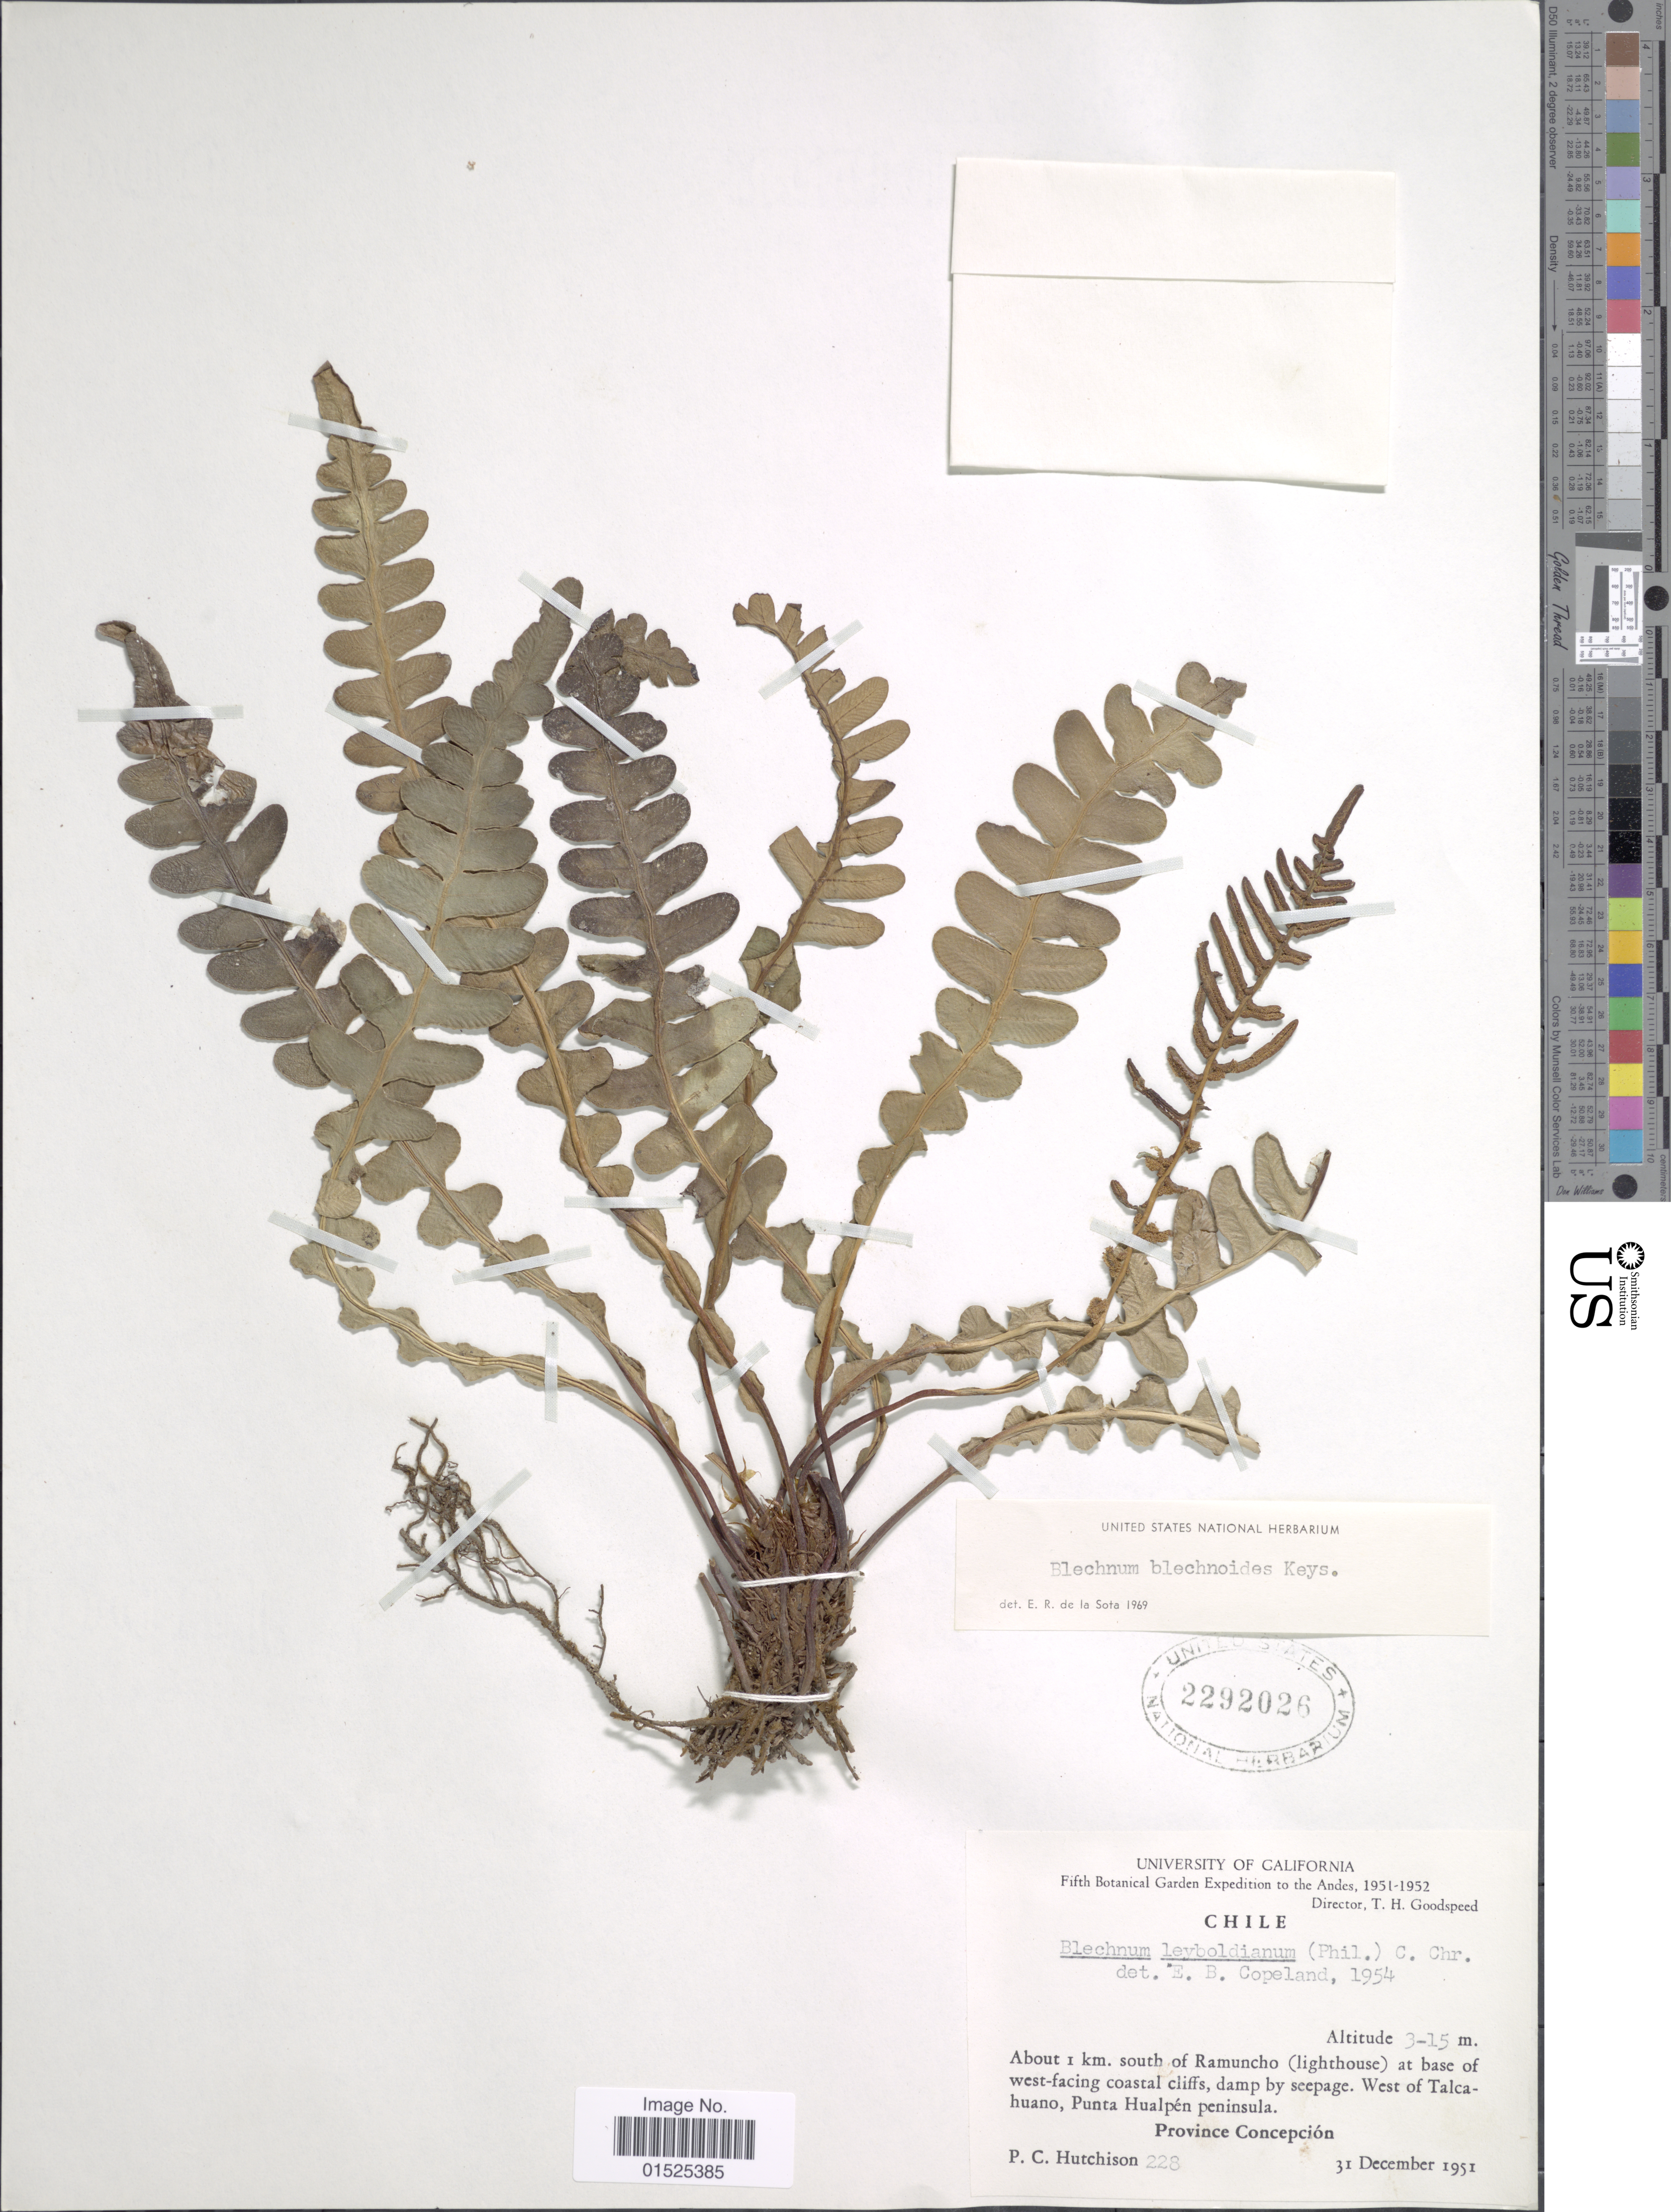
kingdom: Plantae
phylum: Tracheophyta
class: Polypodiopsida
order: Polypodiales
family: Blechnaceae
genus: Blechnum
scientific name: Blechnum blechnoides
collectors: P. C. Hutchison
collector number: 228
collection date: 1951-12-31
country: Chile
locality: About 1 km. south of Ramucho (lighthouse) at base of west-facing coastal cliffs, damp by seepage. West of Talcahuano, Punta Hualpén peninsula. Province of Concepción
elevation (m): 3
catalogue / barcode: US 2292026